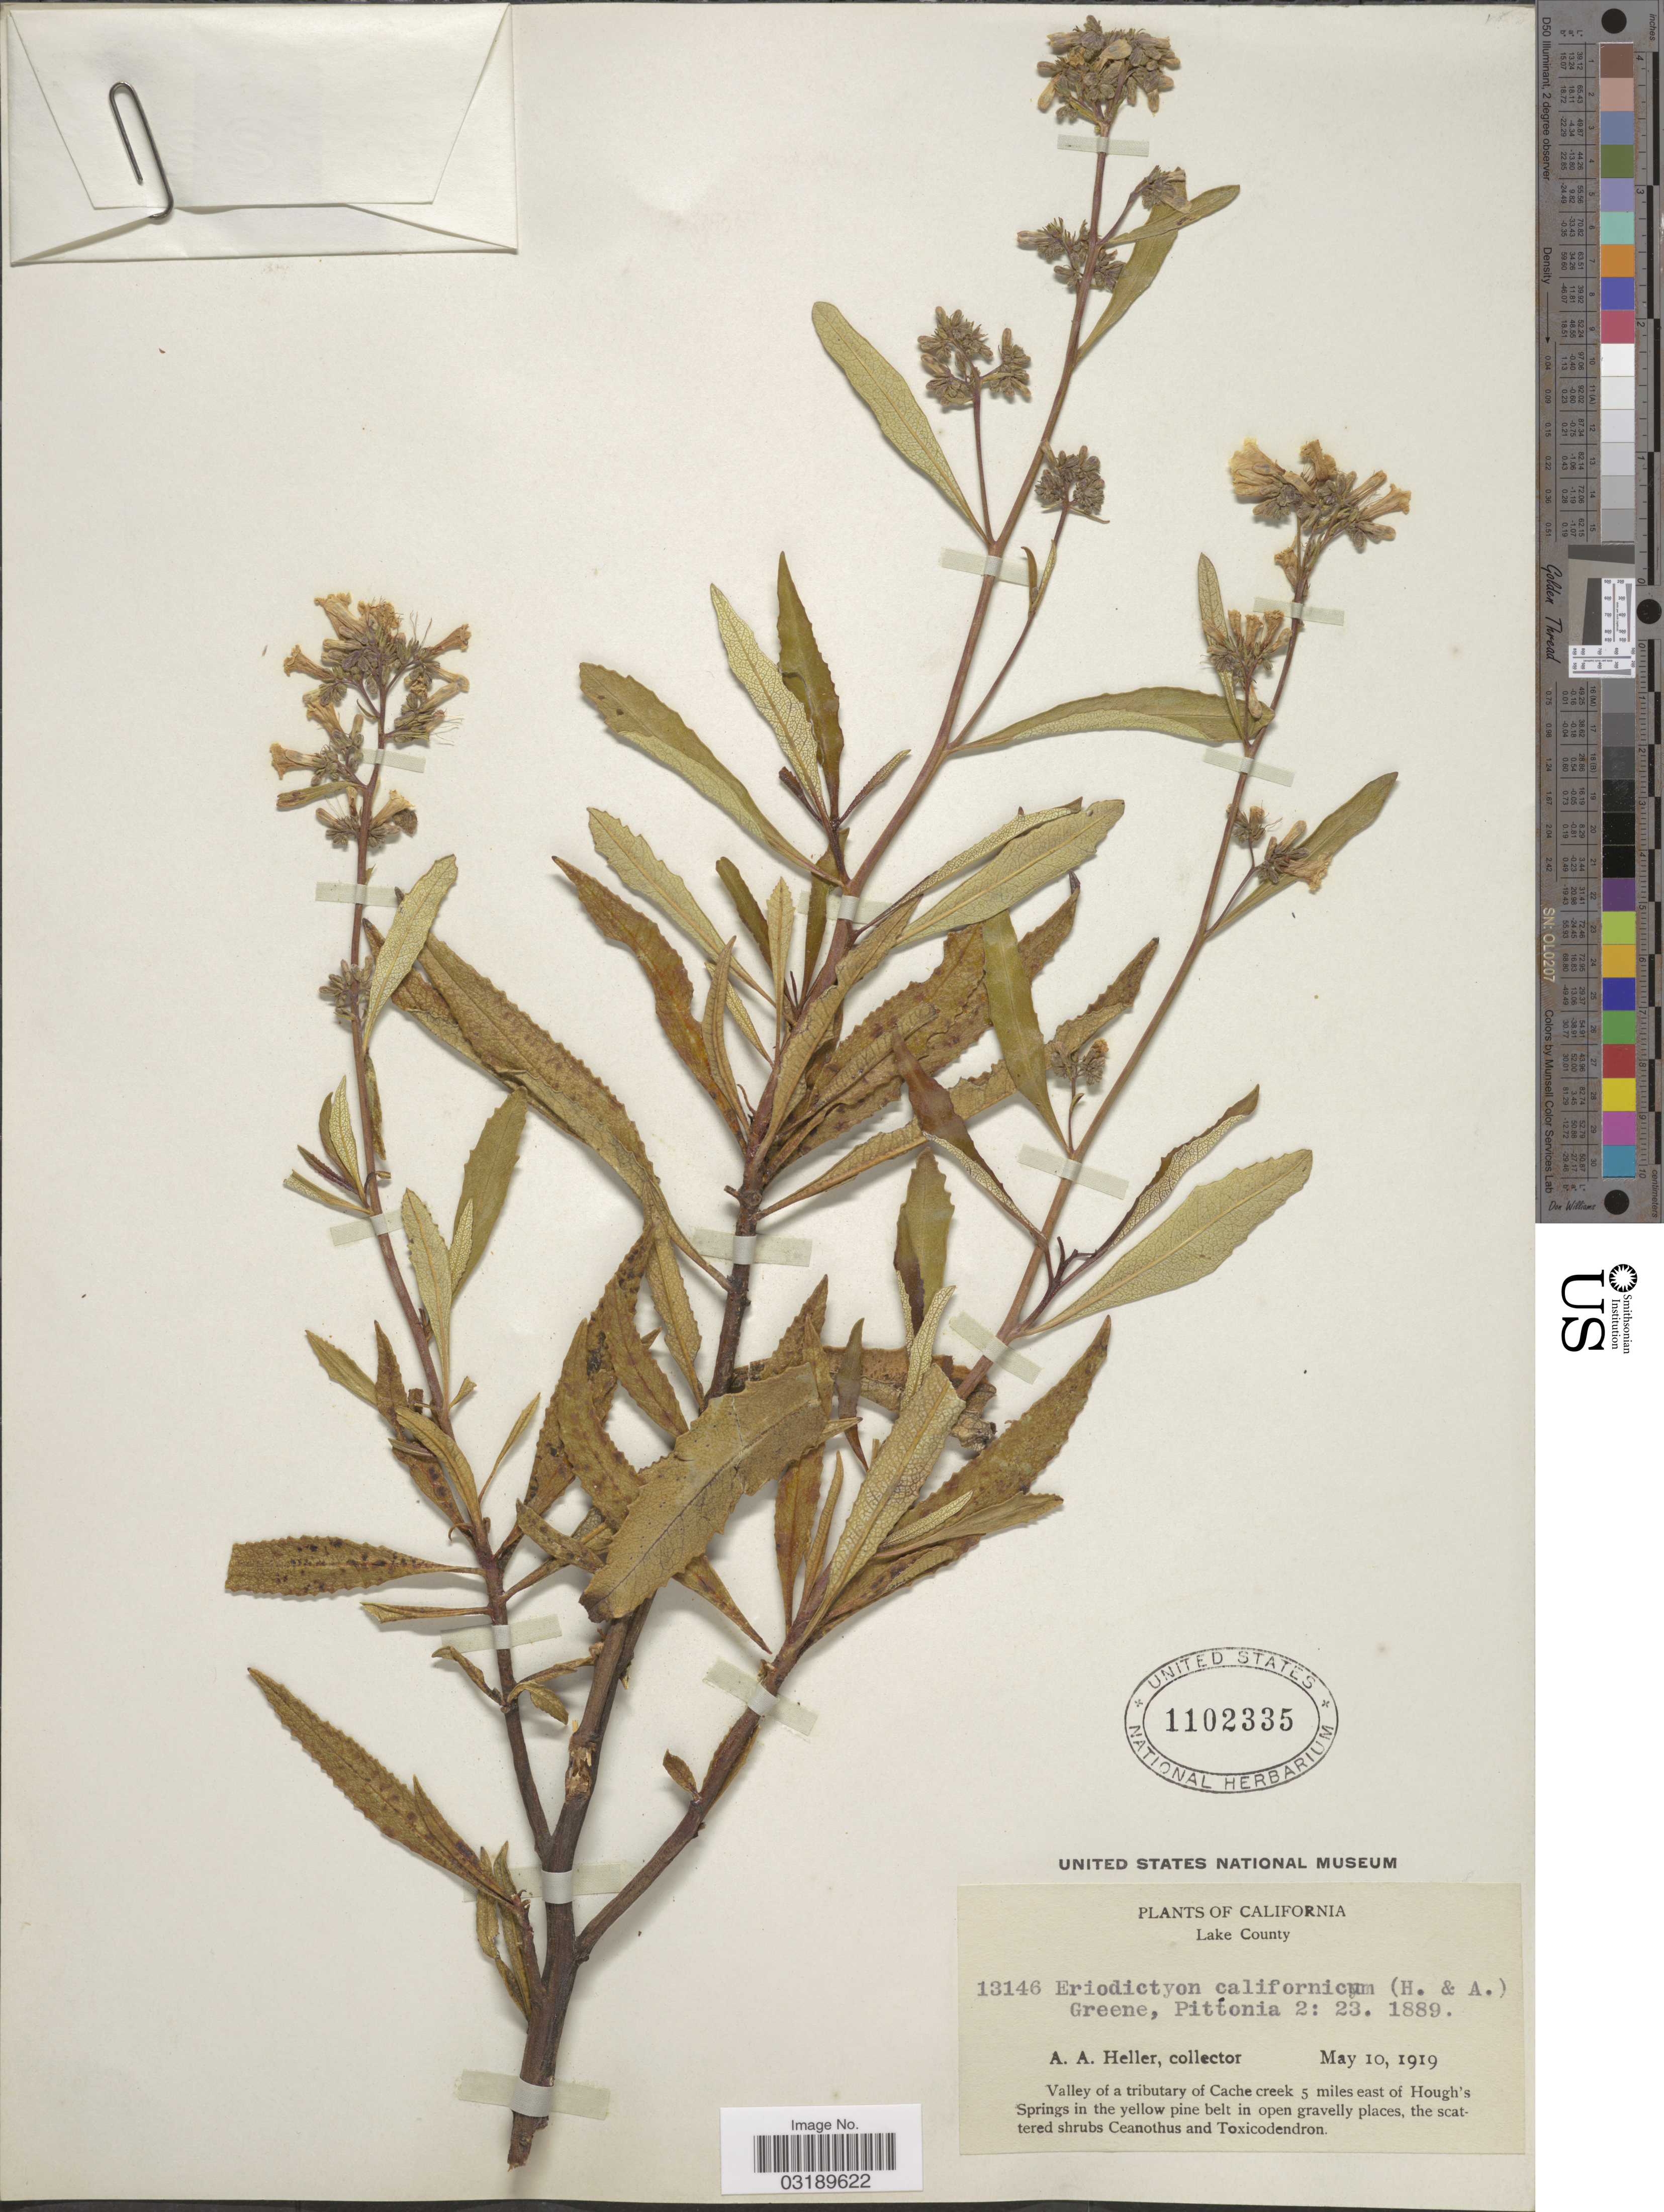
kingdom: Plantae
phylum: Tracheophyta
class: Magnoliopsida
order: Boraginales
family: Namaceae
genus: Eriodictyon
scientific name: Eriodictyon californicum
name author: (Hook. & Arn.) Torr.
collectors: A. A. Heller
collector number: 13146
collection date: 1919-05-10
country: United States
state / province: California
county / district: Lake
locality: Lake County. Valley of a tributary of Cache creek 5 miles east of Hough's Springs.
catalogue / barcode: US 1102335